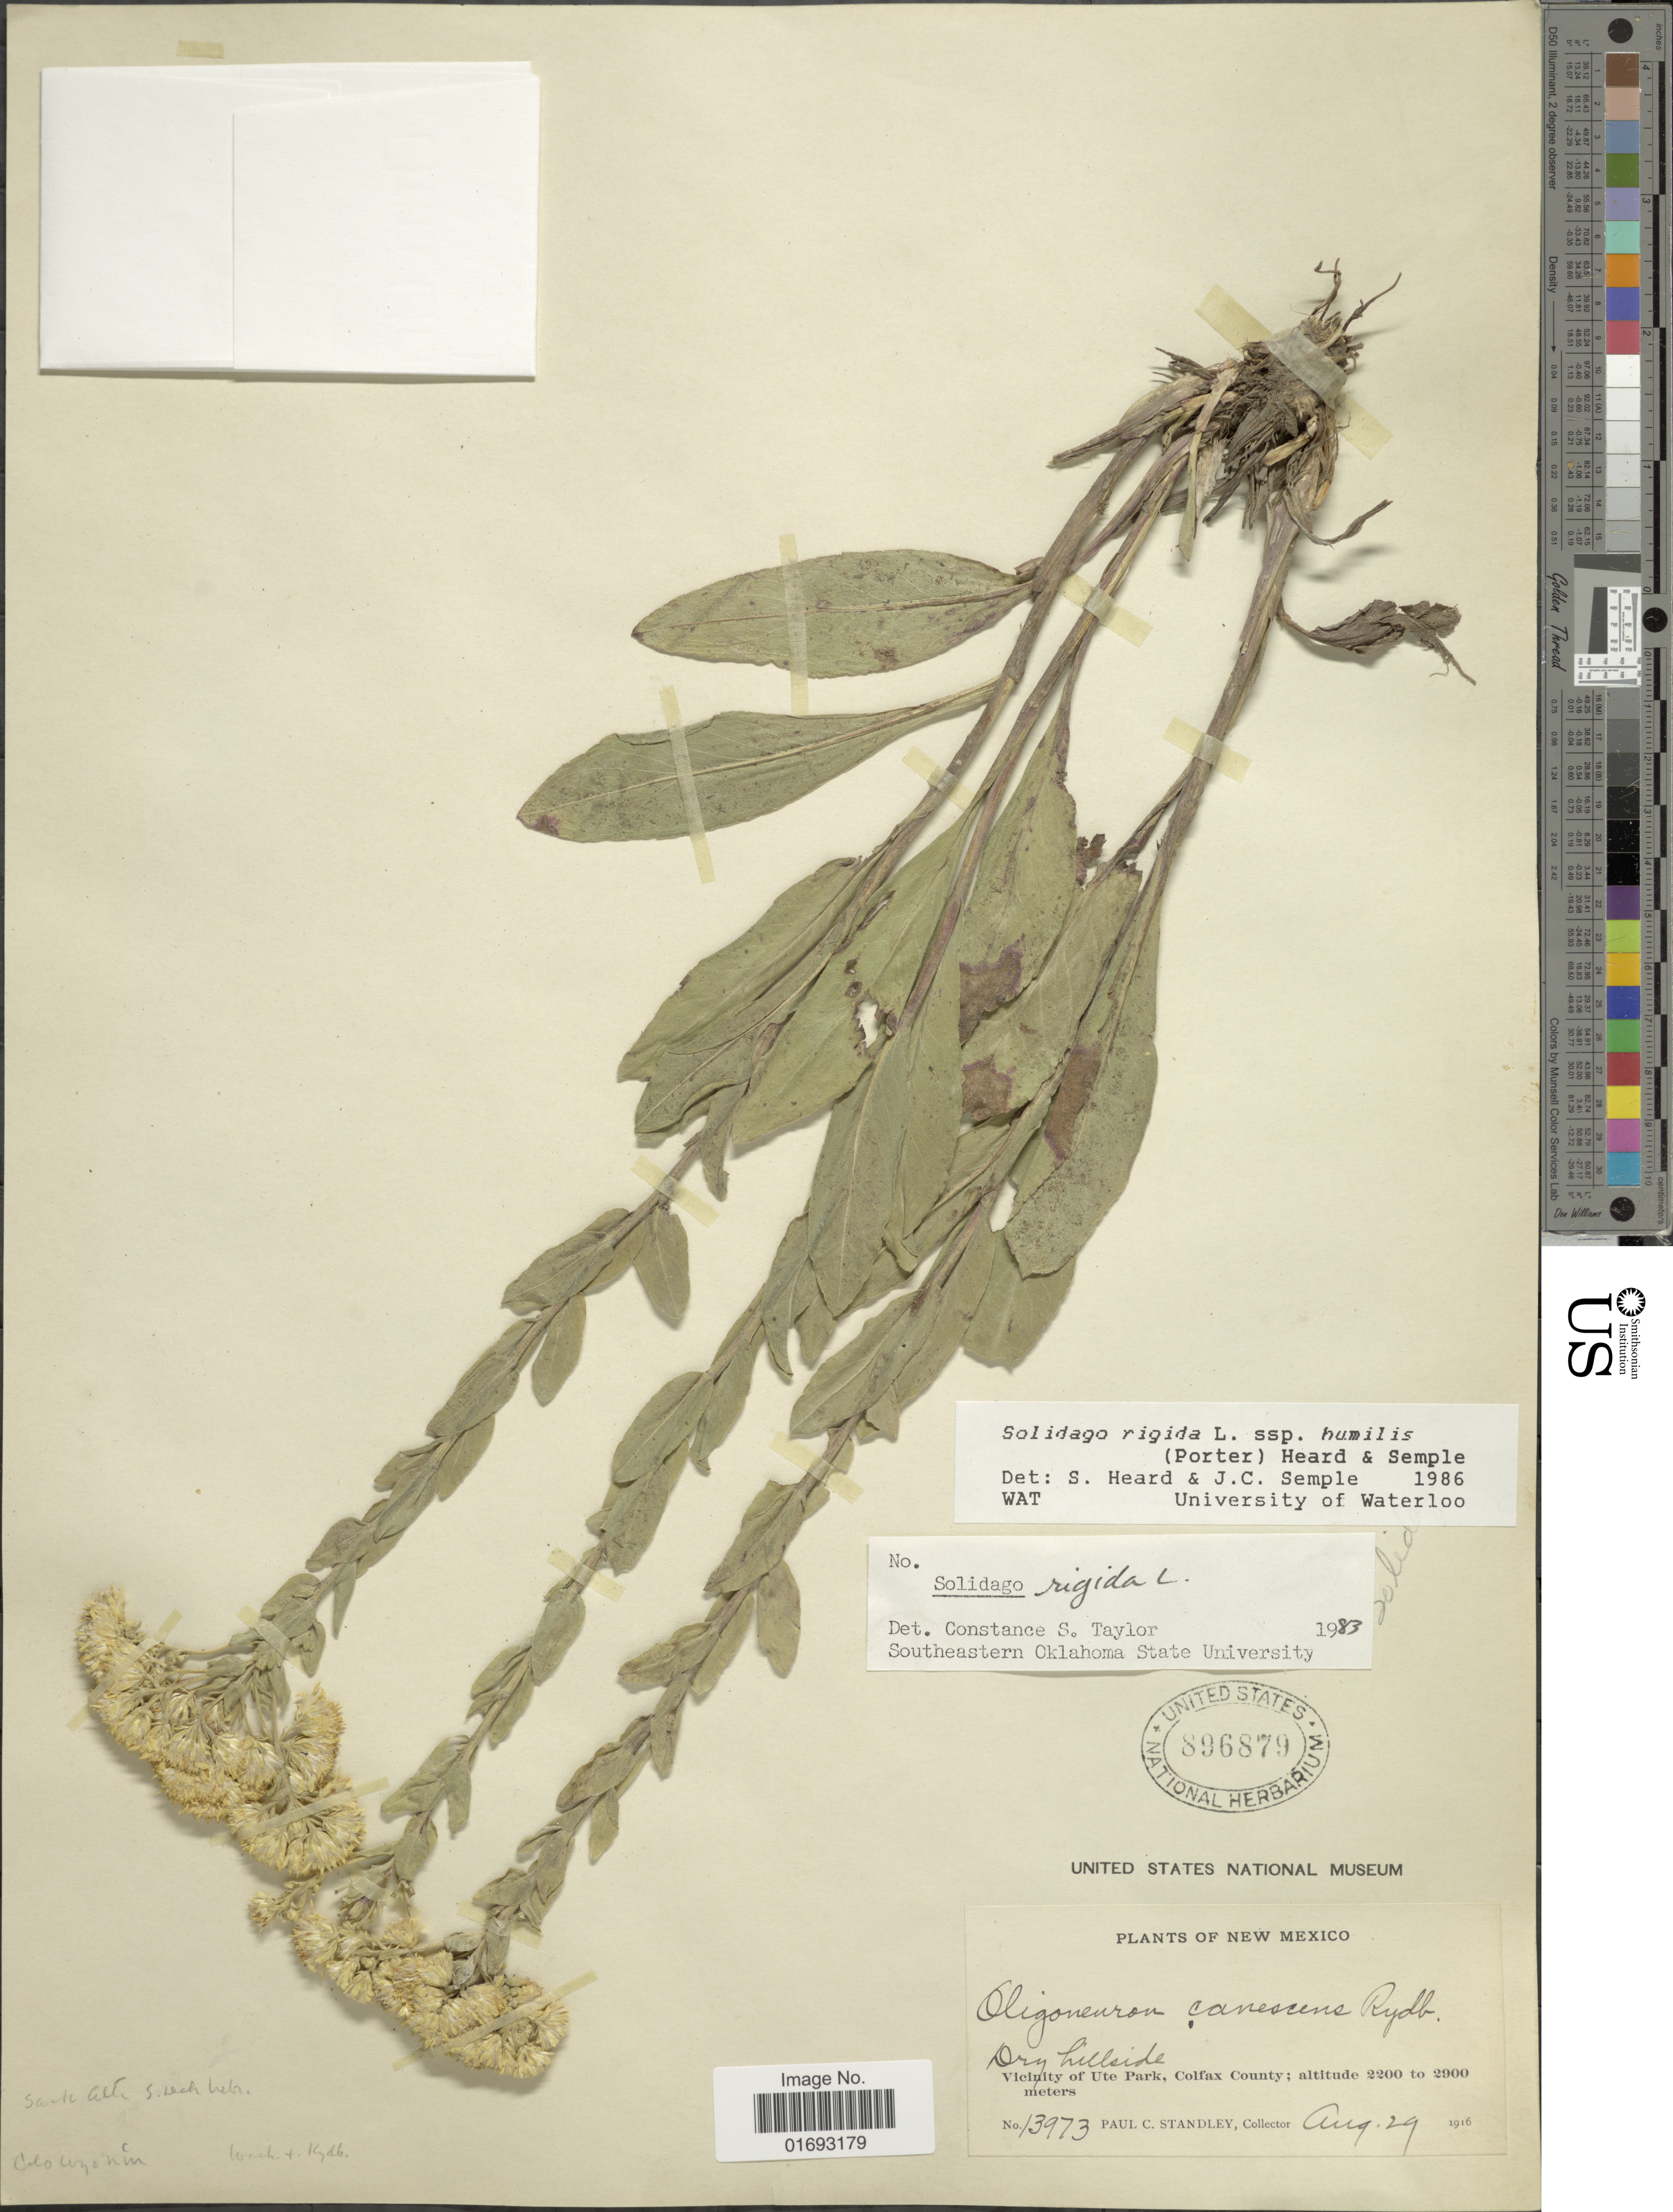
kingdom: Plantae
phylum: Tracheophyta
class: Magnoliopsida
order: Asterales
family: Asteraceae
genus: Oligoneuron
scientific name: Oligoneuron rigidum var. humile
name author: (Porter) G.L. Nesom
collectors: P. C. Standley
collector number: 13973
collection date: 1916-08-29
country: United States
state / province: New Mexico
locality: Dry hillside, Vicinity of Ute Park, Colfax County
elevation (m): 2200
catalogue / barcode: US 896879